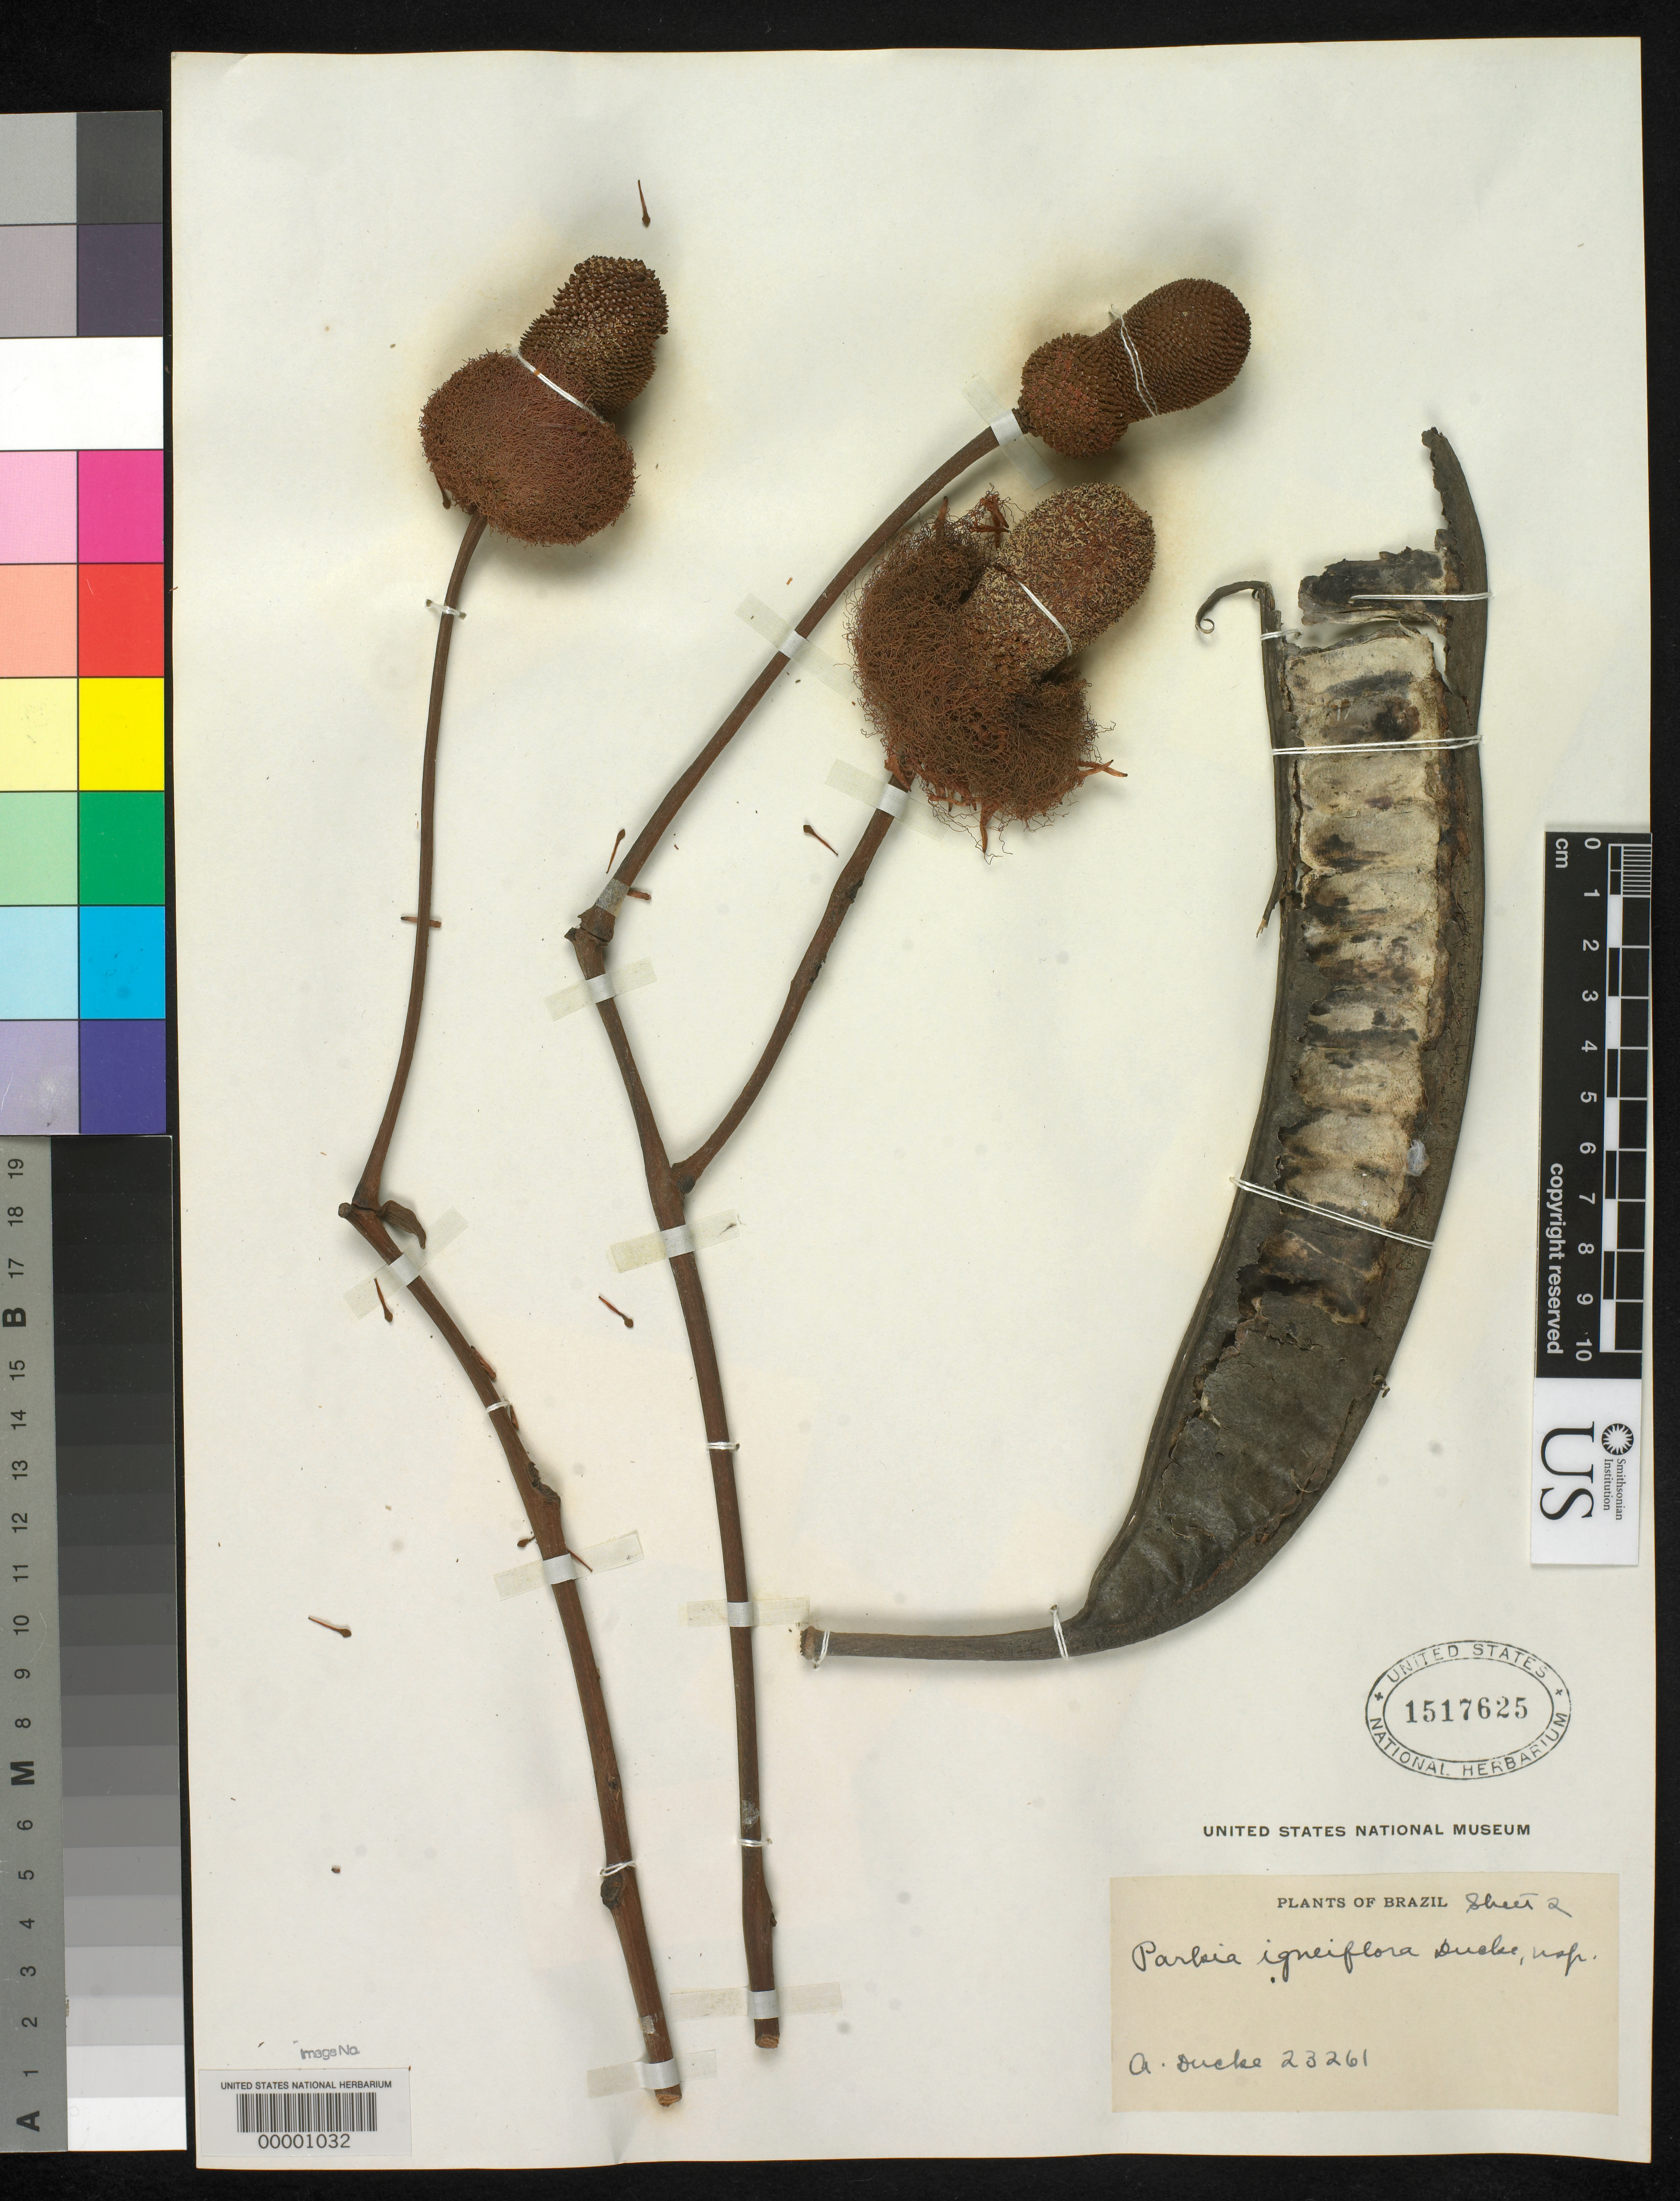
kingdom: Plantae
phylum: Tracheophyta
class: Magnoliopsida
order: Fabales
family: Fabaceae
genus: Parkia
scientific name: Parkia igneiflora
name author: Ducke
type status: Isotype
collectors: A. Ducke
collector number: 23261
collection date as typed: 17 Jan 1930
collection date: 1930-01-17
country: Brazil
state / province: Amazonas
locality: Borba, Rio Madeira.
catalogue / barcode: US 1517625